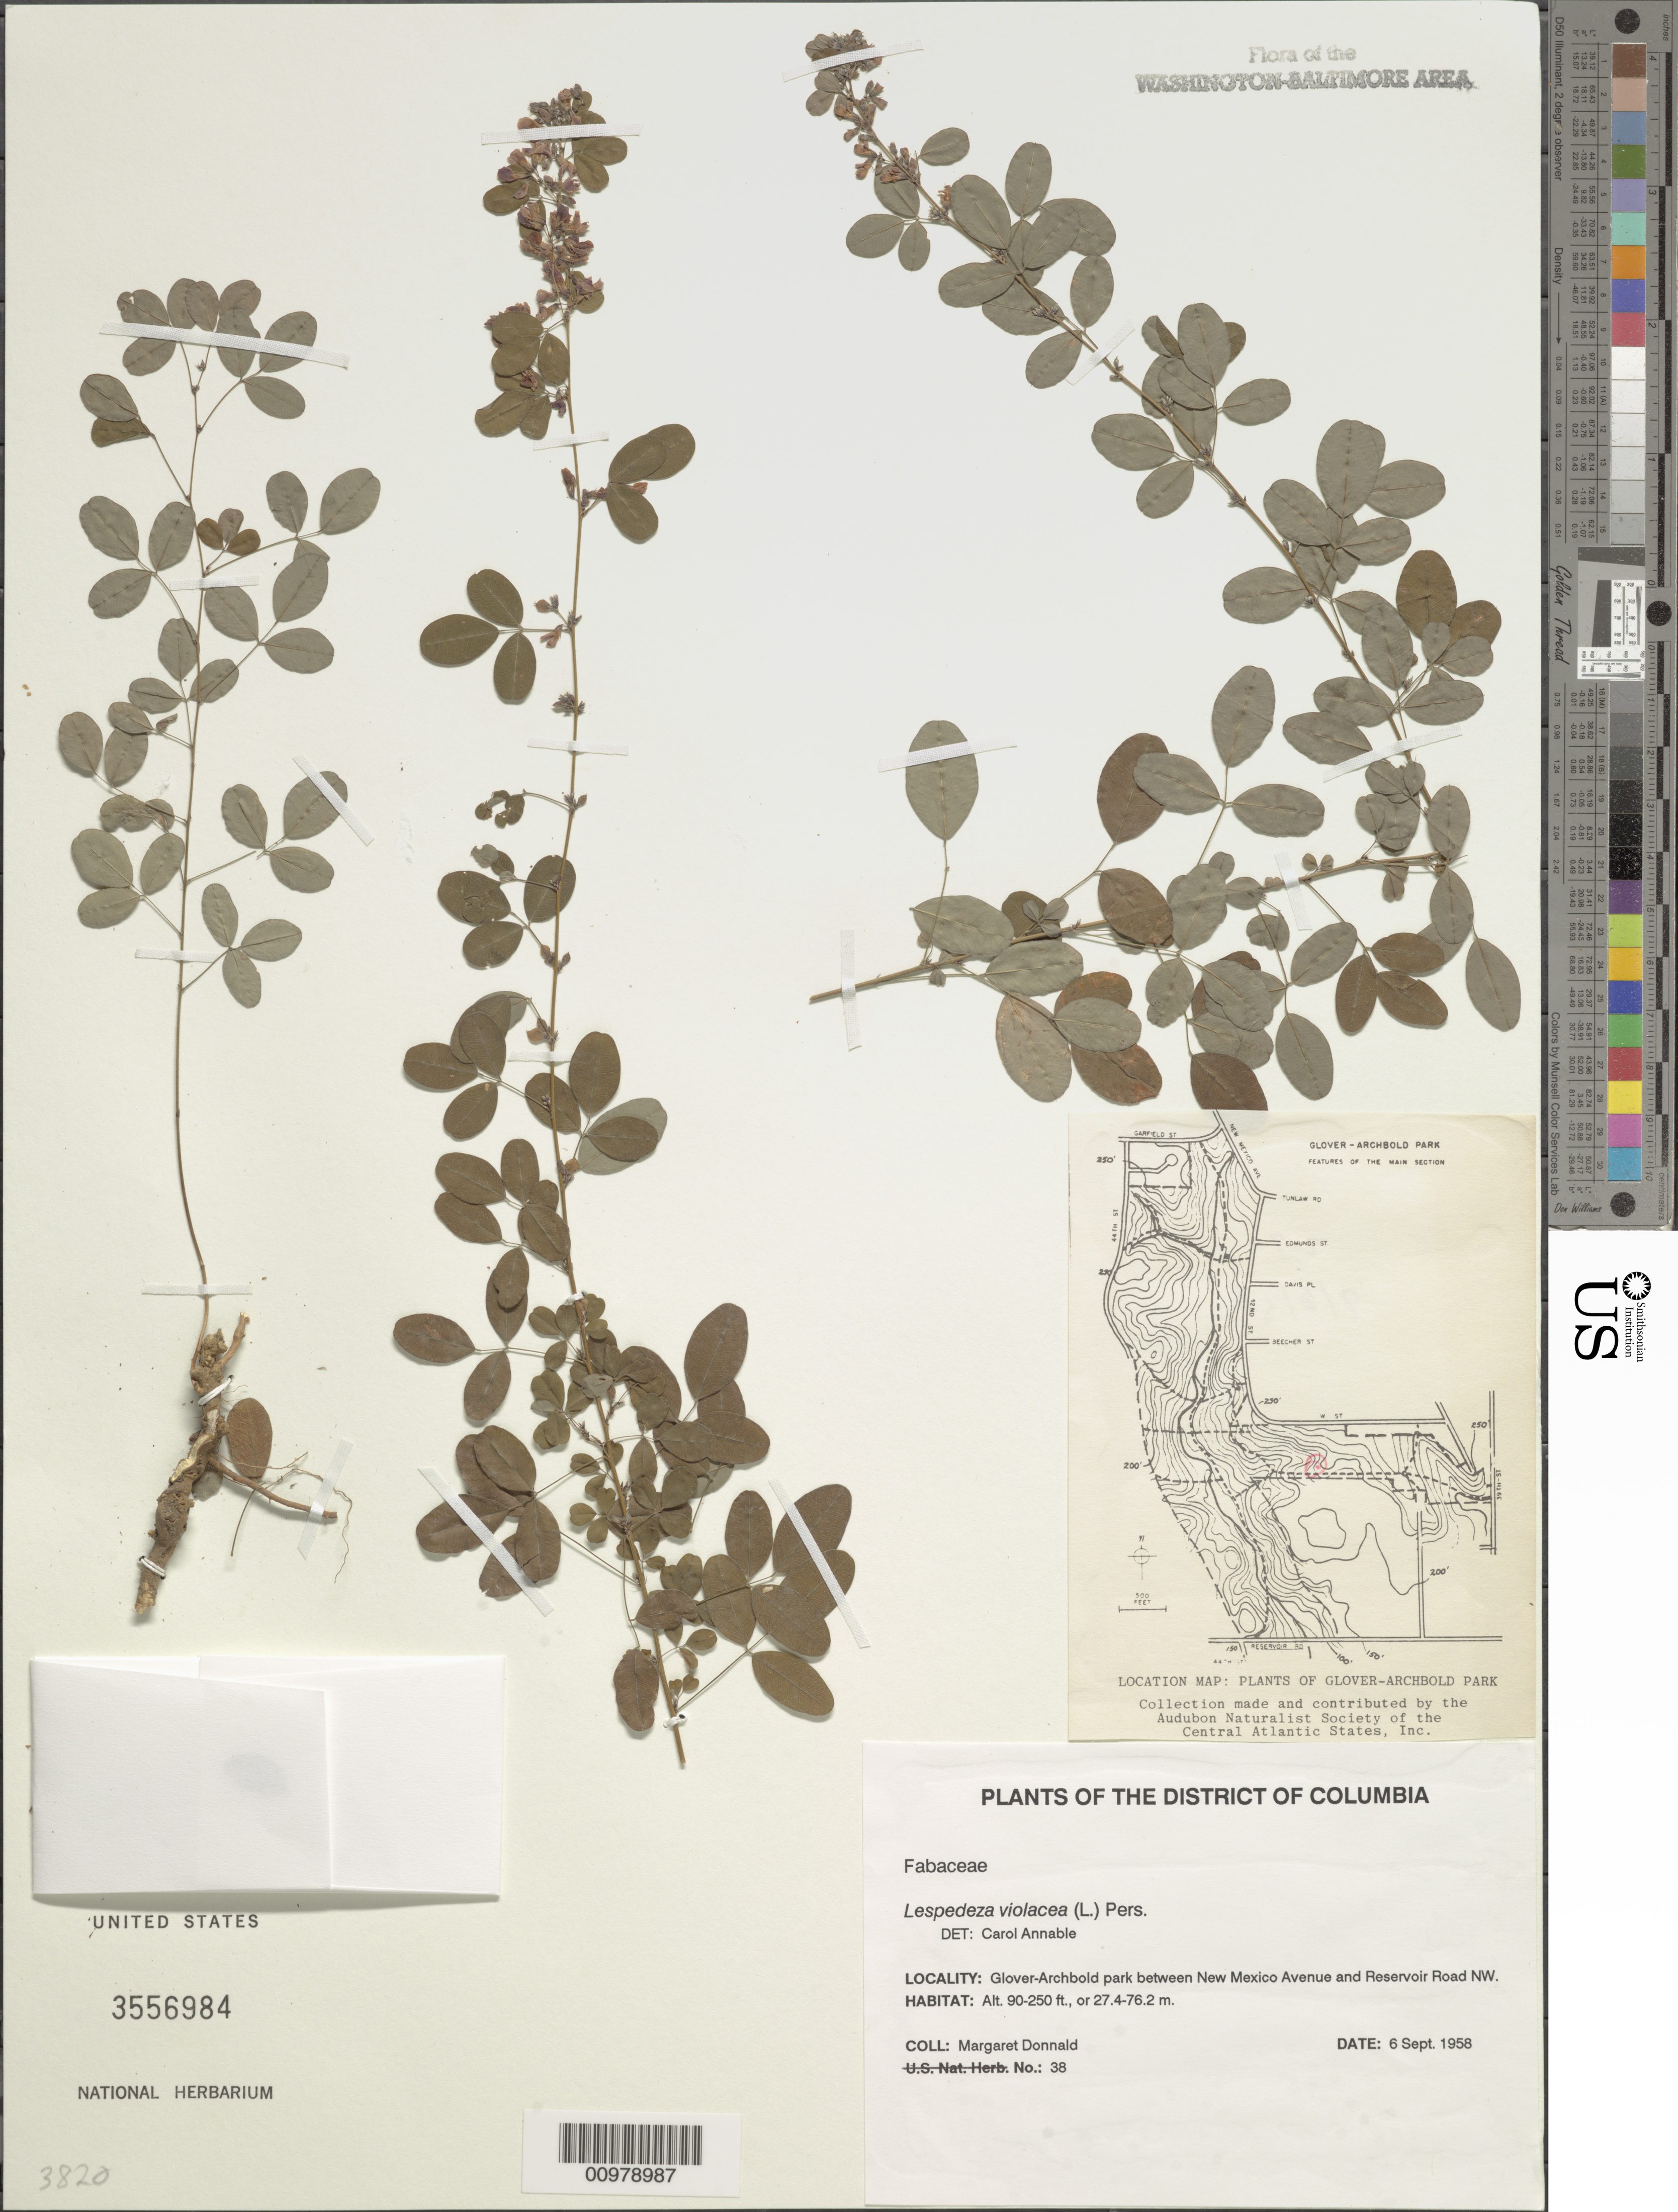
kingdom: Plantae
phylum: Tracheophyta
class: Magnoliopsida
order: Fabales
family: Fabaceae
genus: Lespedeza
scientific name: Lespedeza violacea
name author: (L.) Pers.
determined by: Annable, C. R.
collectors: M. Donnald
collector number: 38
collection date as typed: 6 Sep 1958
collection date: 1958-09-06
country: United States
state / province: District of Columbia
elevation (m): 27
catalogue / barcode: US 3556984